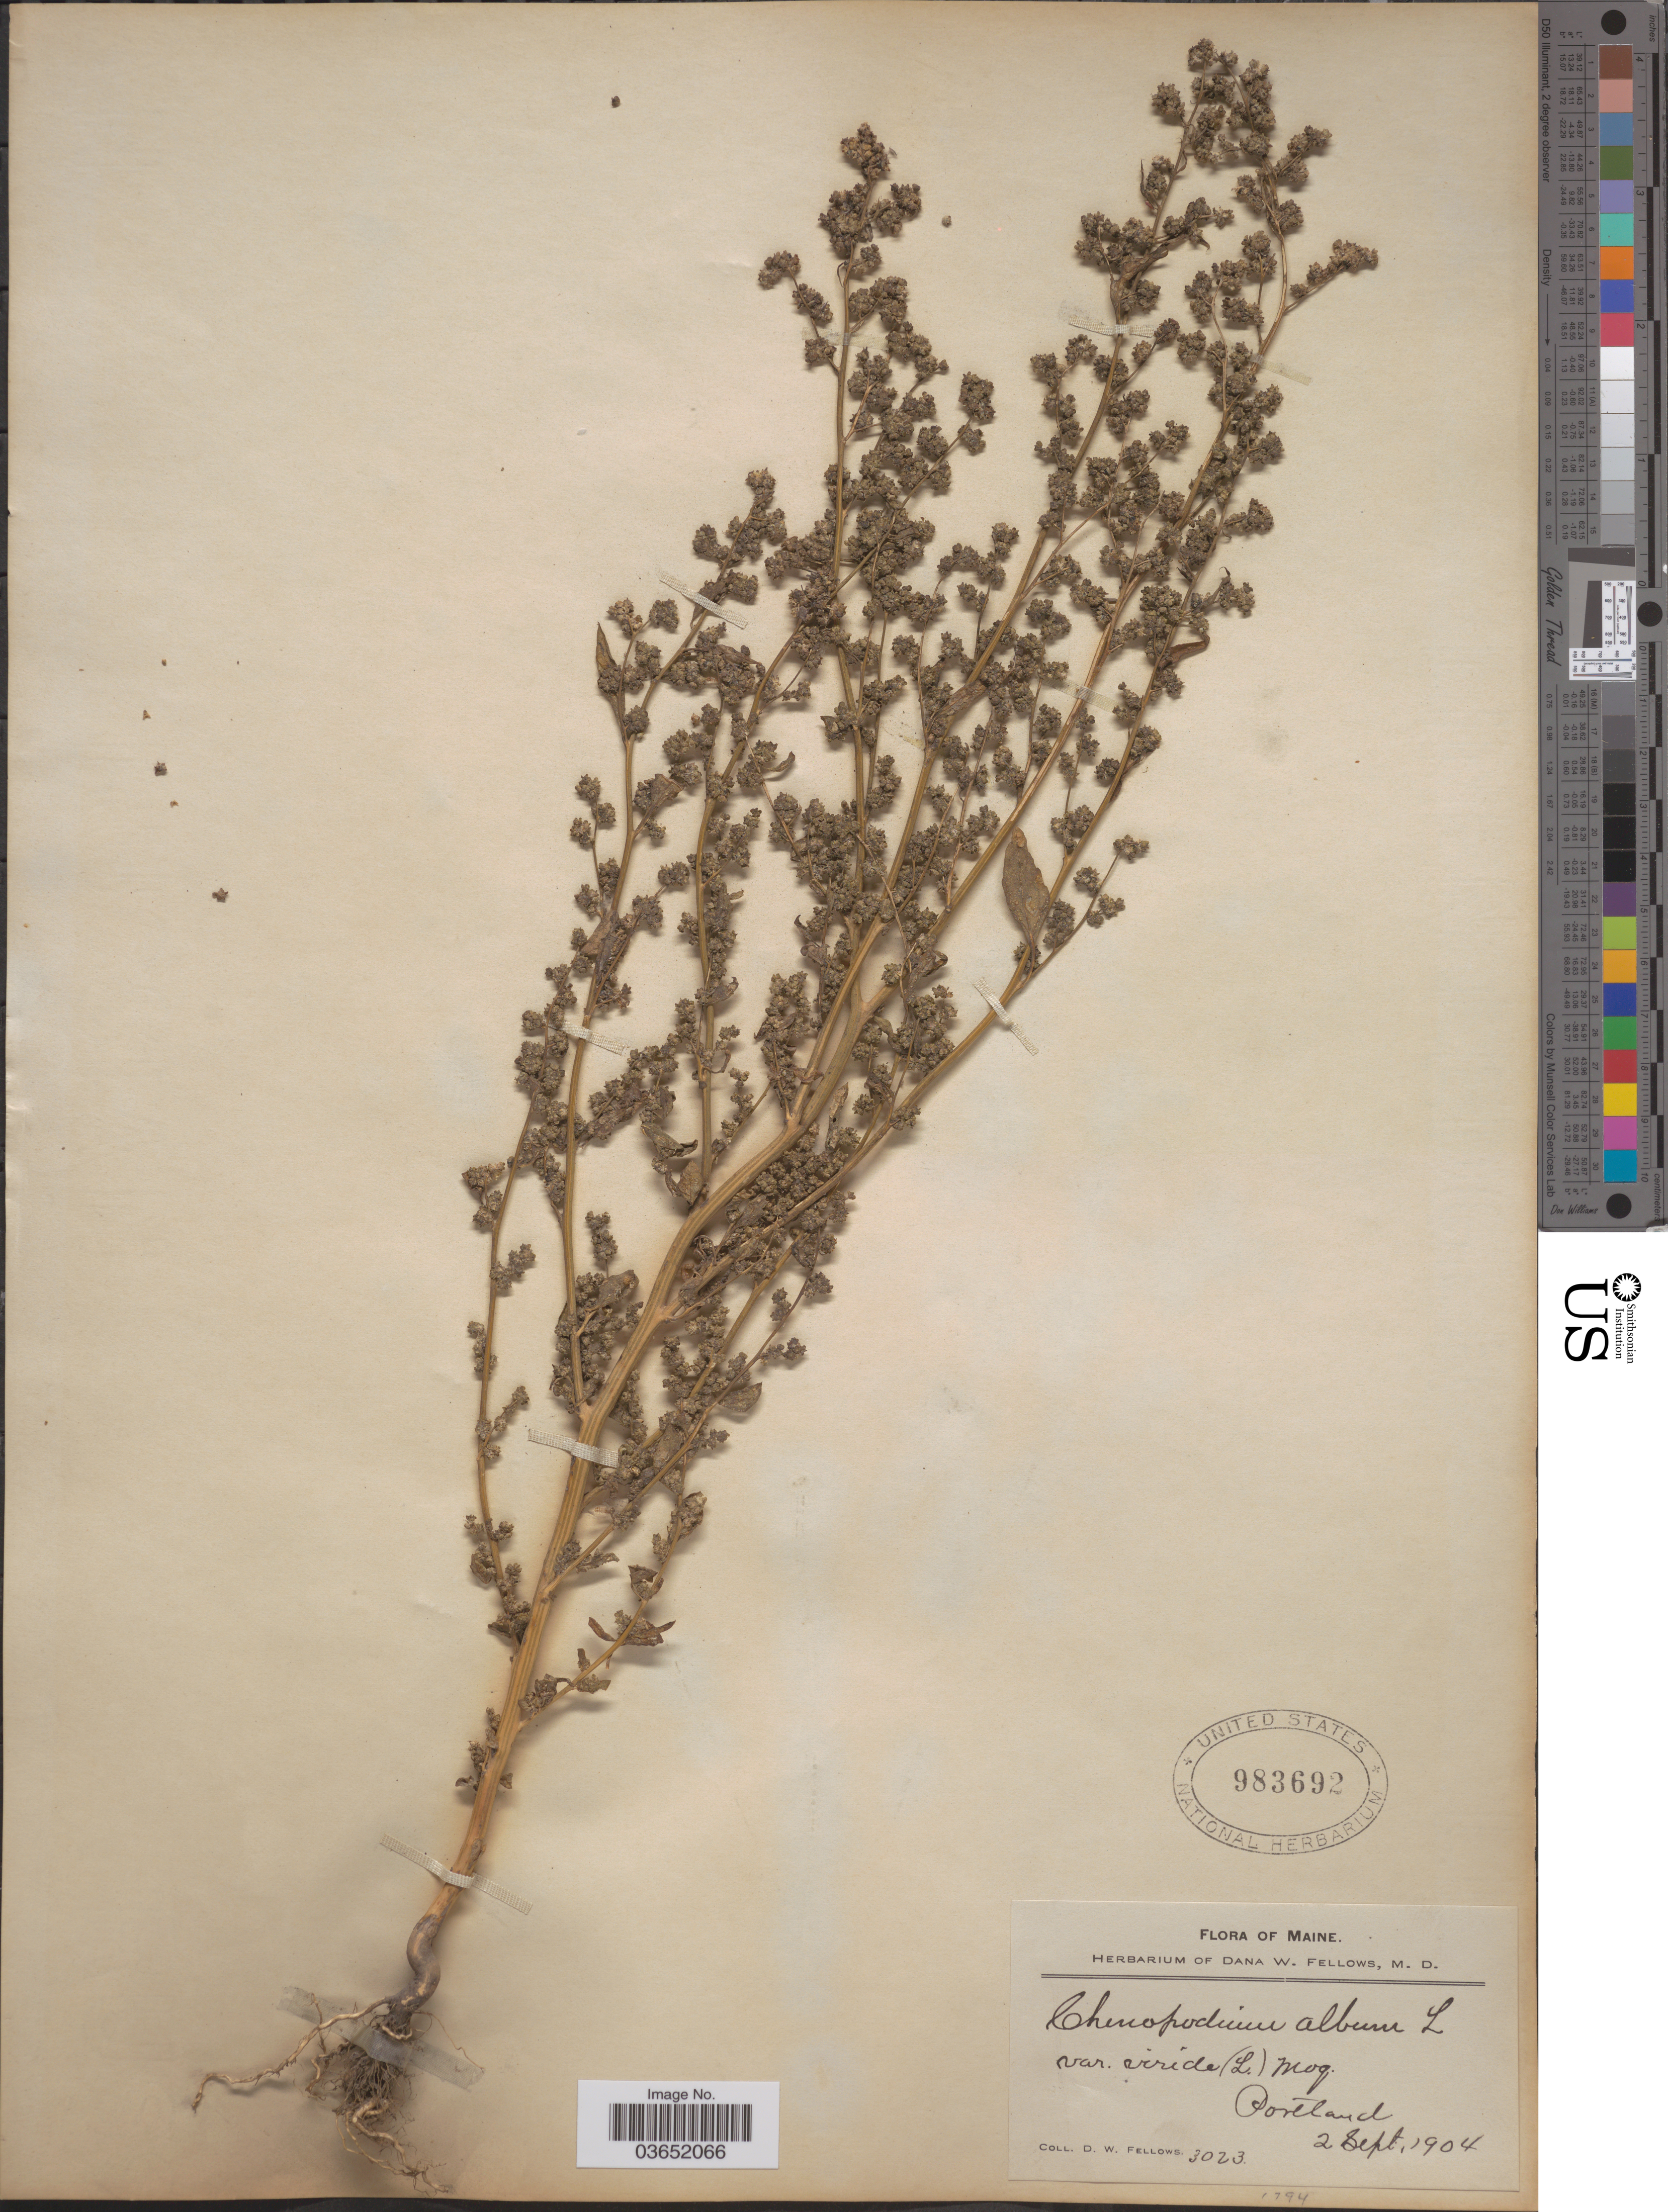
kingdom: Plantae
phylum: Tracheophyta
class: Magnoliopsida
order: Caryophyllales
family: Amaranthaceae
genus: Chenopodium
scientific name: Chenopodium album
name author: L.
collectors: D. W. Fellows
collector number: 3023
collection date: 1904-09-02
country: United States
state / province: Maine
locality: Portland.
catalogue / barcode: US 983692